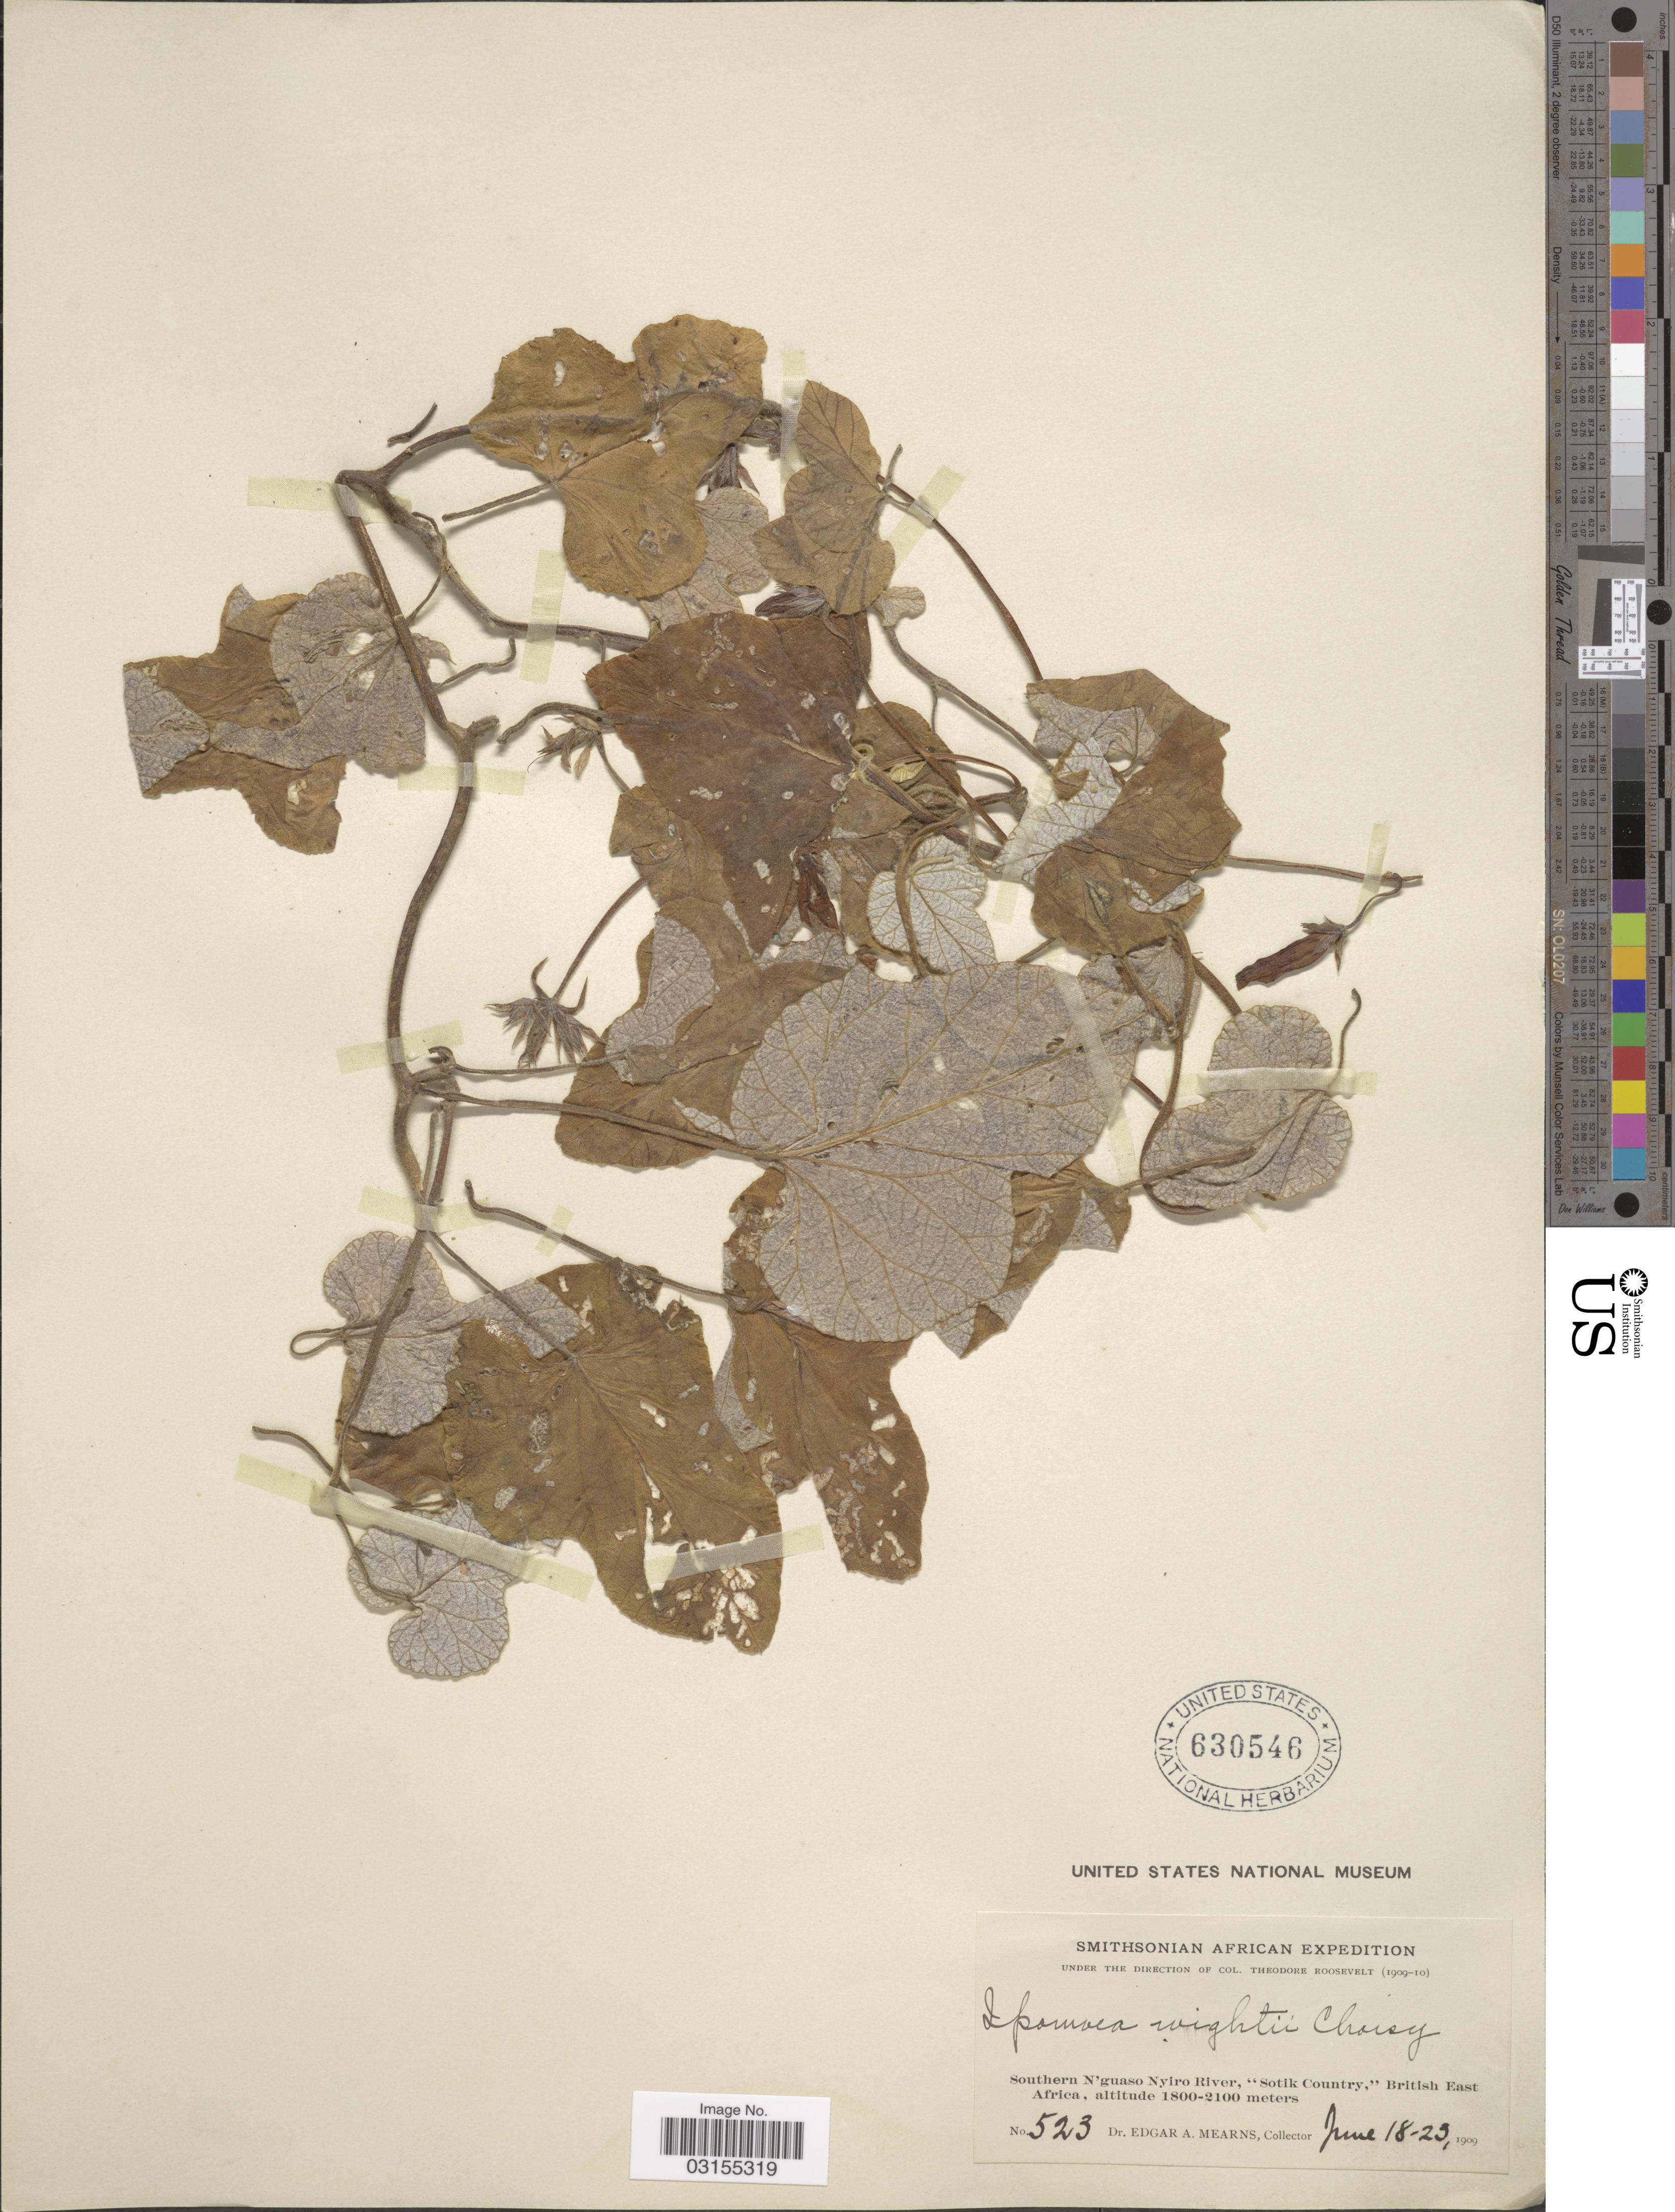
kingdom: Plantae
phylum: Tracheophyta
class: Magnoliopsida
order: Solanales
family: Convolvulaceae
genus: Ipomoea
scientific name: Ipomoea wightii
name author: (Wall.) Choisy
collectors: E. A. Mearns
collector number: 523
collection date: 1909-06-18/1909-06-23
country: Kenya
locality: Southern N'guaso Nyiro River, 'Sotik Country', British East Africa.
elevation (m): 1800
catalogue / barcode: US 630546